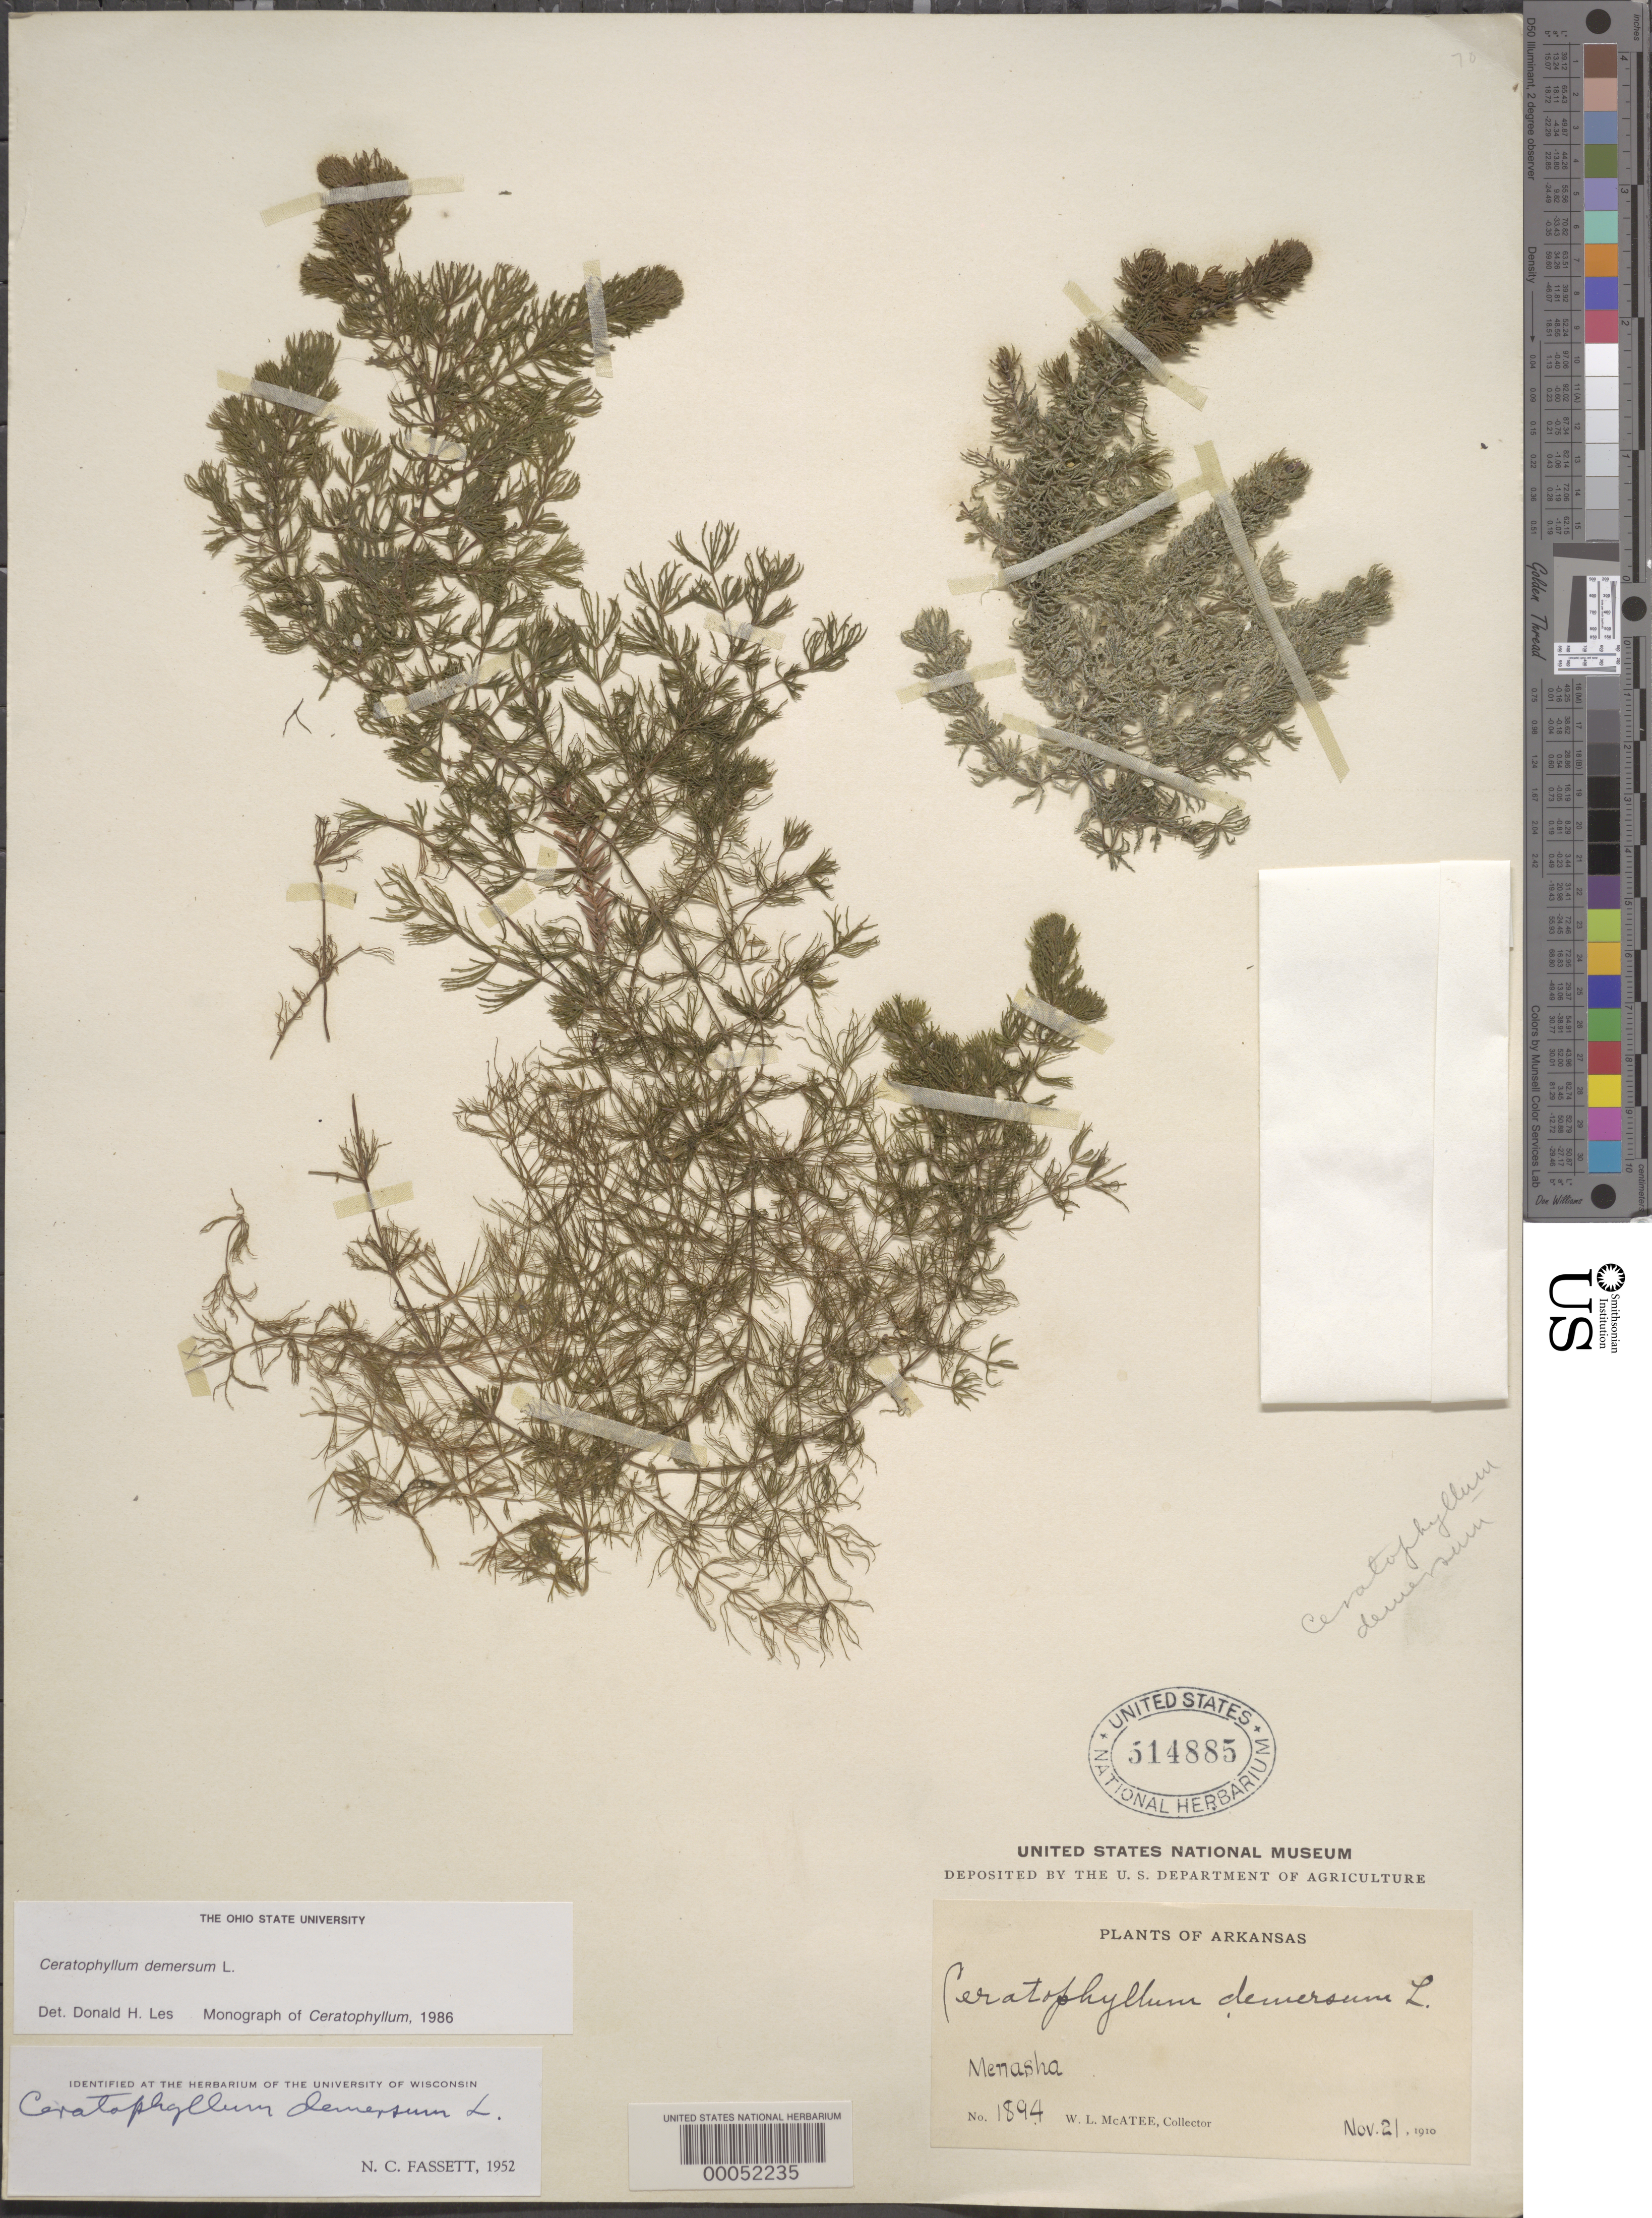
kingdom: Plantae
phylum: Tracheophyta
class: Magnoliopsida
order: Ceratophyllales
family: Ceratophyllaceae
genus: Ceratophyllum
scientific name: Ceratophyllum demersum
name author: L.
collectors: W. McAtee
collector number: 1894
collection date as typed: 21 Nov 1910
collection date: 1910-11-21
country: United States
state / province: Arkansas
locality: Menasha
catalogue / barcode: US 5148853